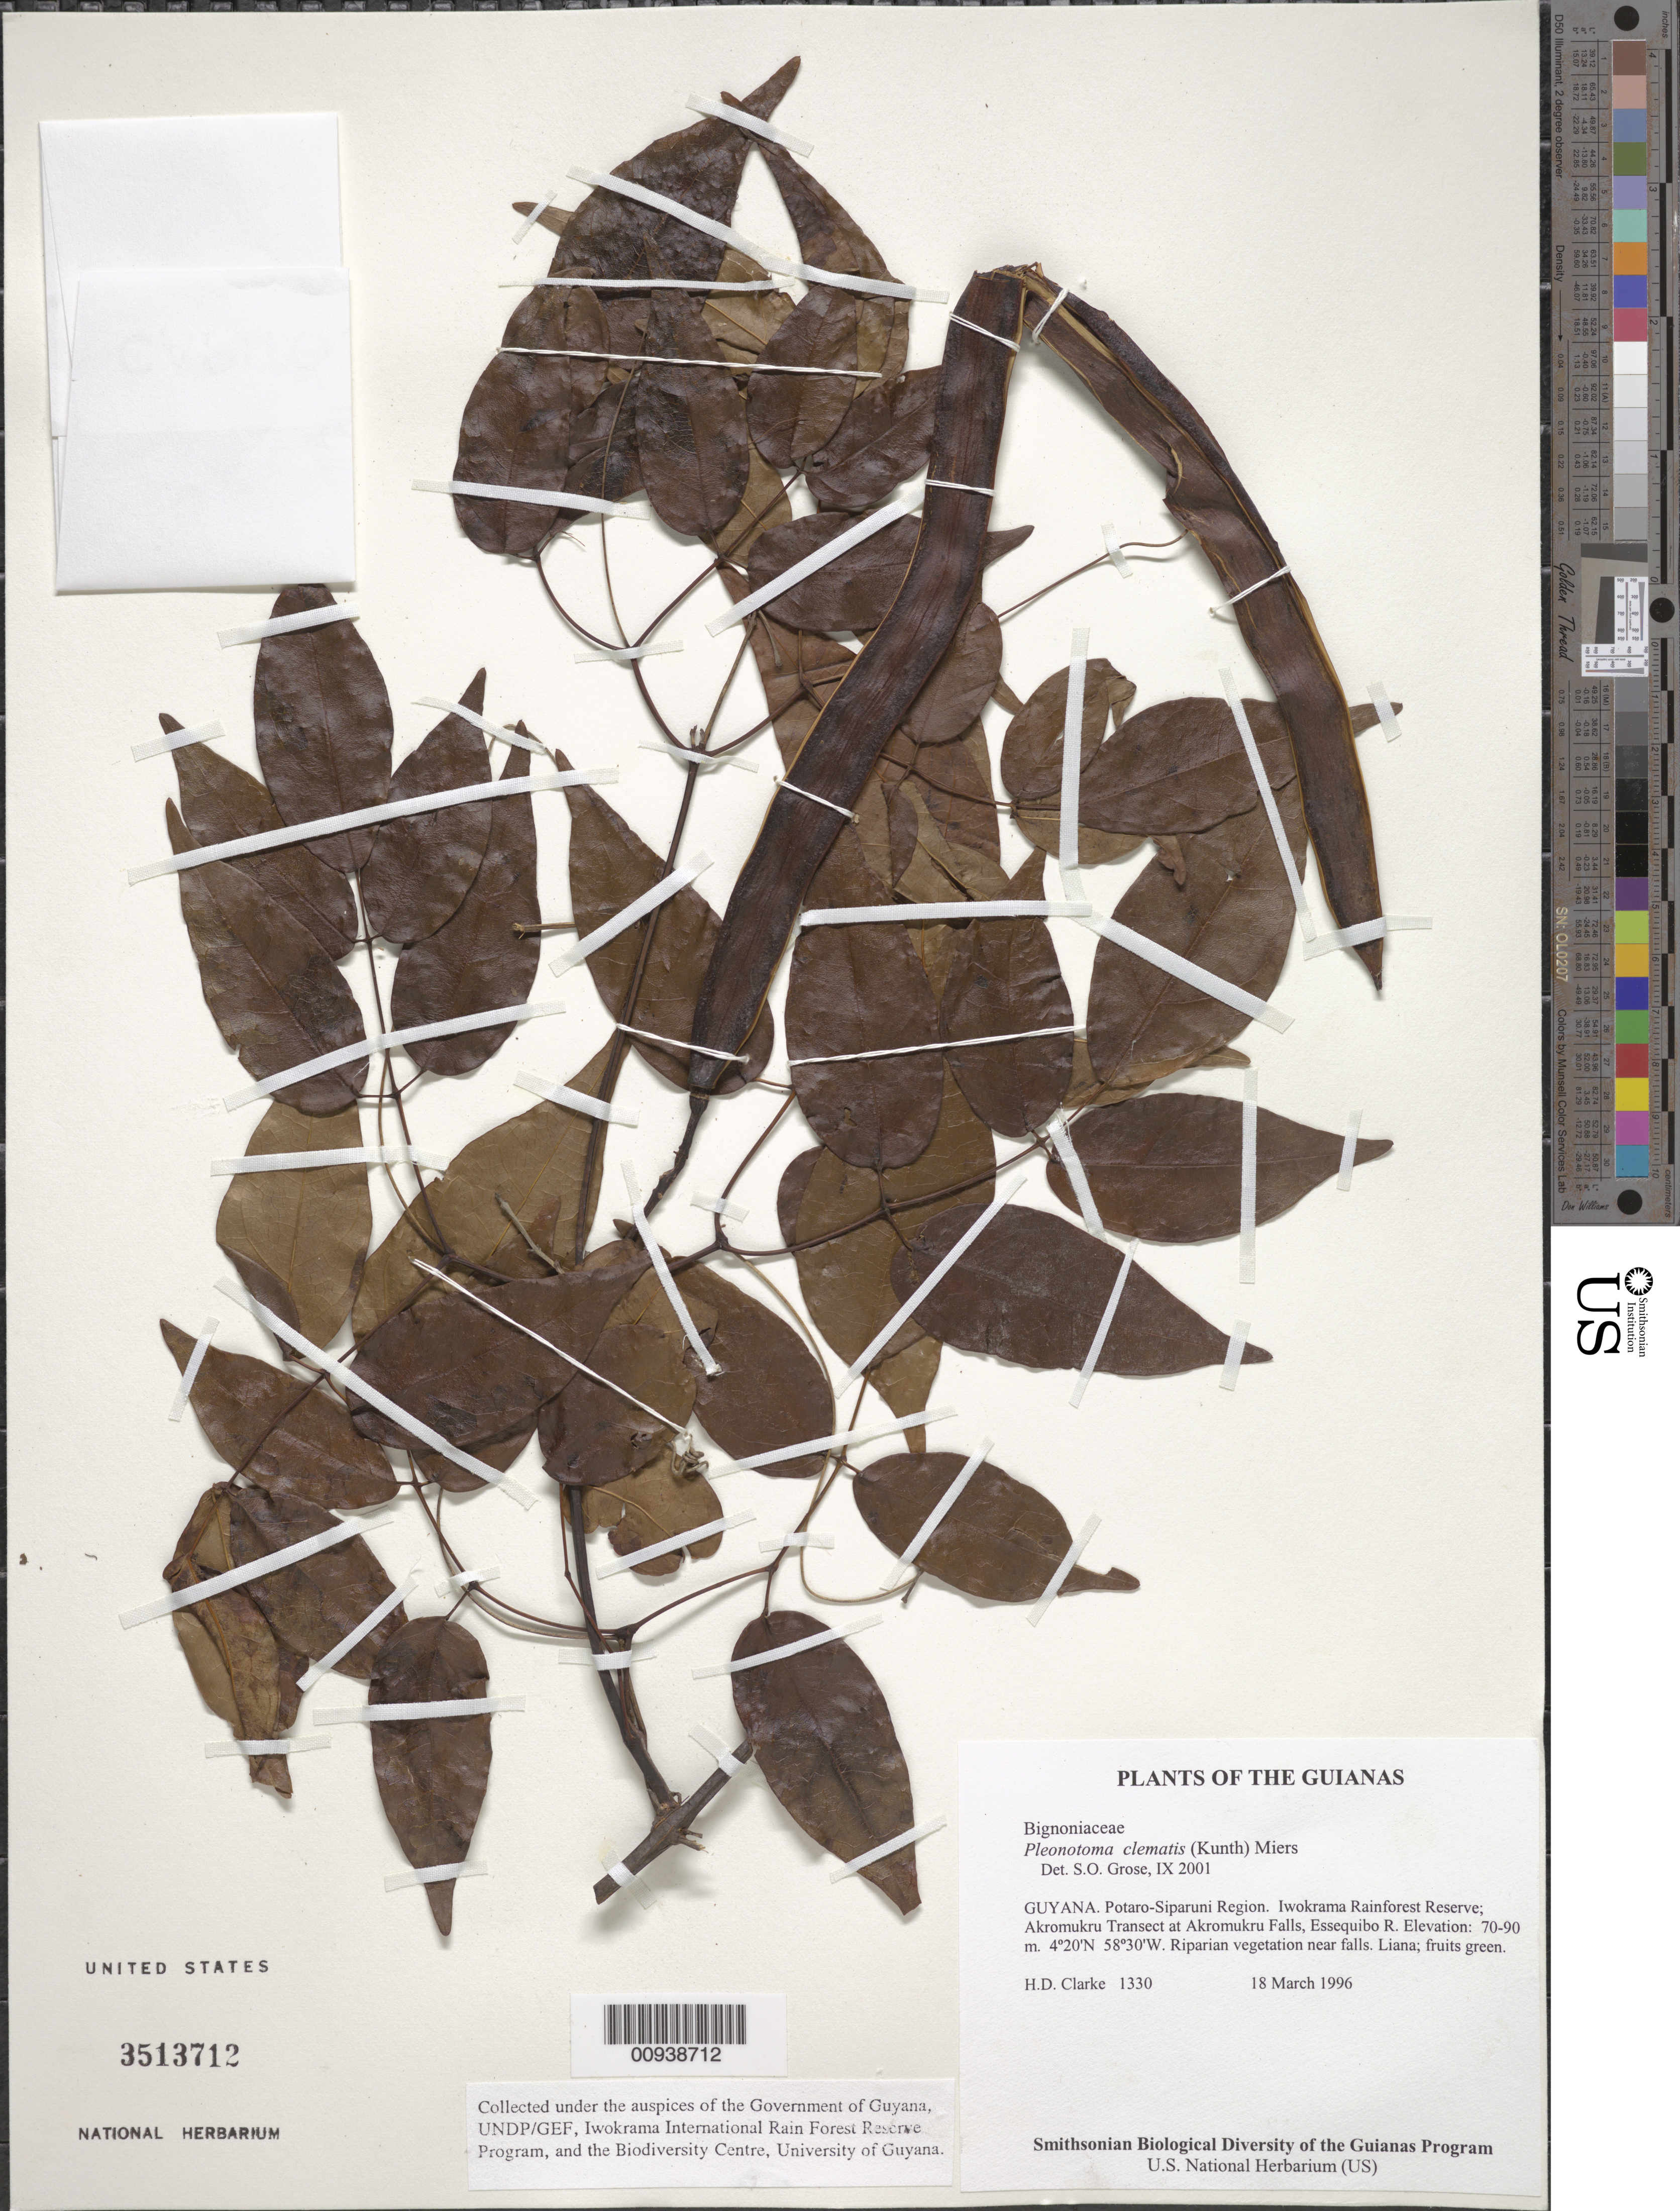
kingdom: Plantae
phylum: Tracheophyta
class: Magnoliopsida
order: Lamiales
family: Bignoniaceae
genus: Pleonotoma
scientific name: Pleonotoma clematis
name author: (Kunth) Miers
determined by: Grose, S. O.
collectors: H. D. Clarke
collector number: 1330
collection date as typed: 18 March 1996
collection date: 1996-03-18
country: Guyana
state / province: Potaro-Siparuni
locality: Iwokrama Rainforest Reserve; Akromukru Transect at Akromukru Falls, Essequibo R.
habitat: Riparian vegetation near falls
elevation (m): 70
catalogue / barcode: US 3513712